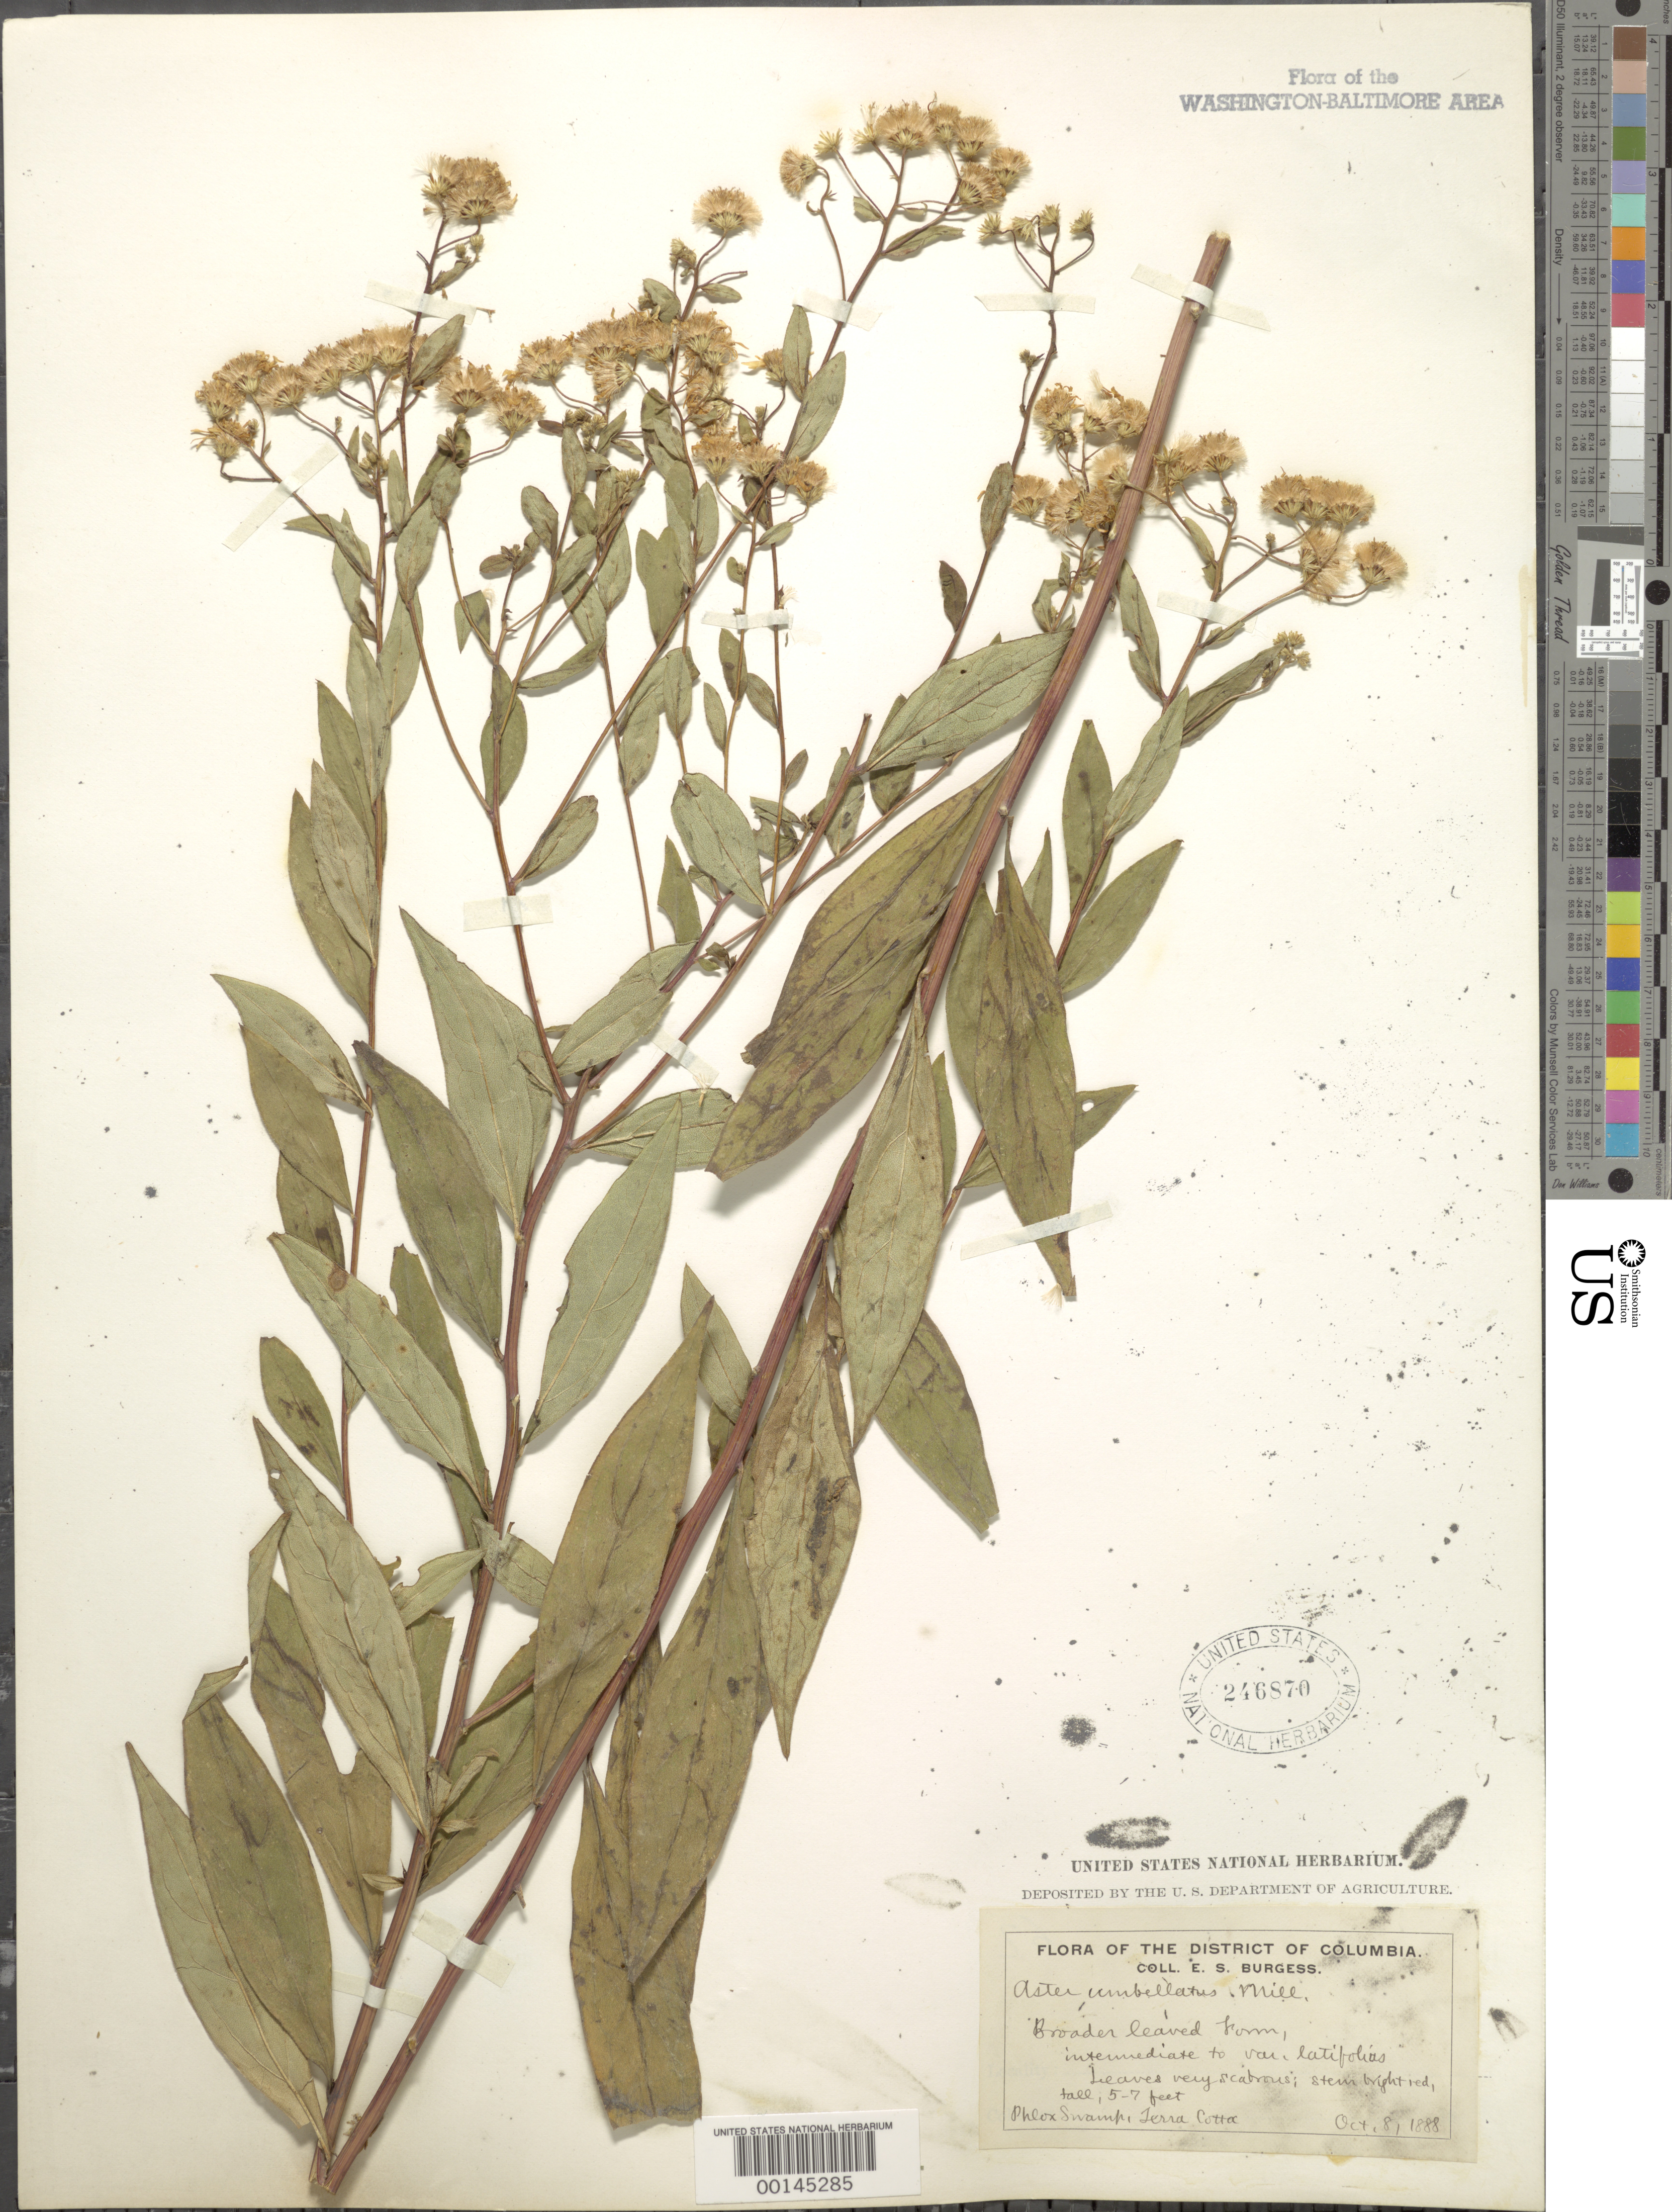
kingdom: Plantae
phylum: Tracheophyta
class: Magnoliopsida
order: Asterales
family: Asteraceae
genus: Doellingeria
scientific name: Doellingeria umbellata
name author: (Mill.) Nees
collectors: E. Burgess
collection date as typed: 08 Oct 1888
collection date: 1888-10-08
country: United States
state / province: District of Columbia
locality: Terra Cotta, Phlox Swamp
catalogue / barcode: US 246870